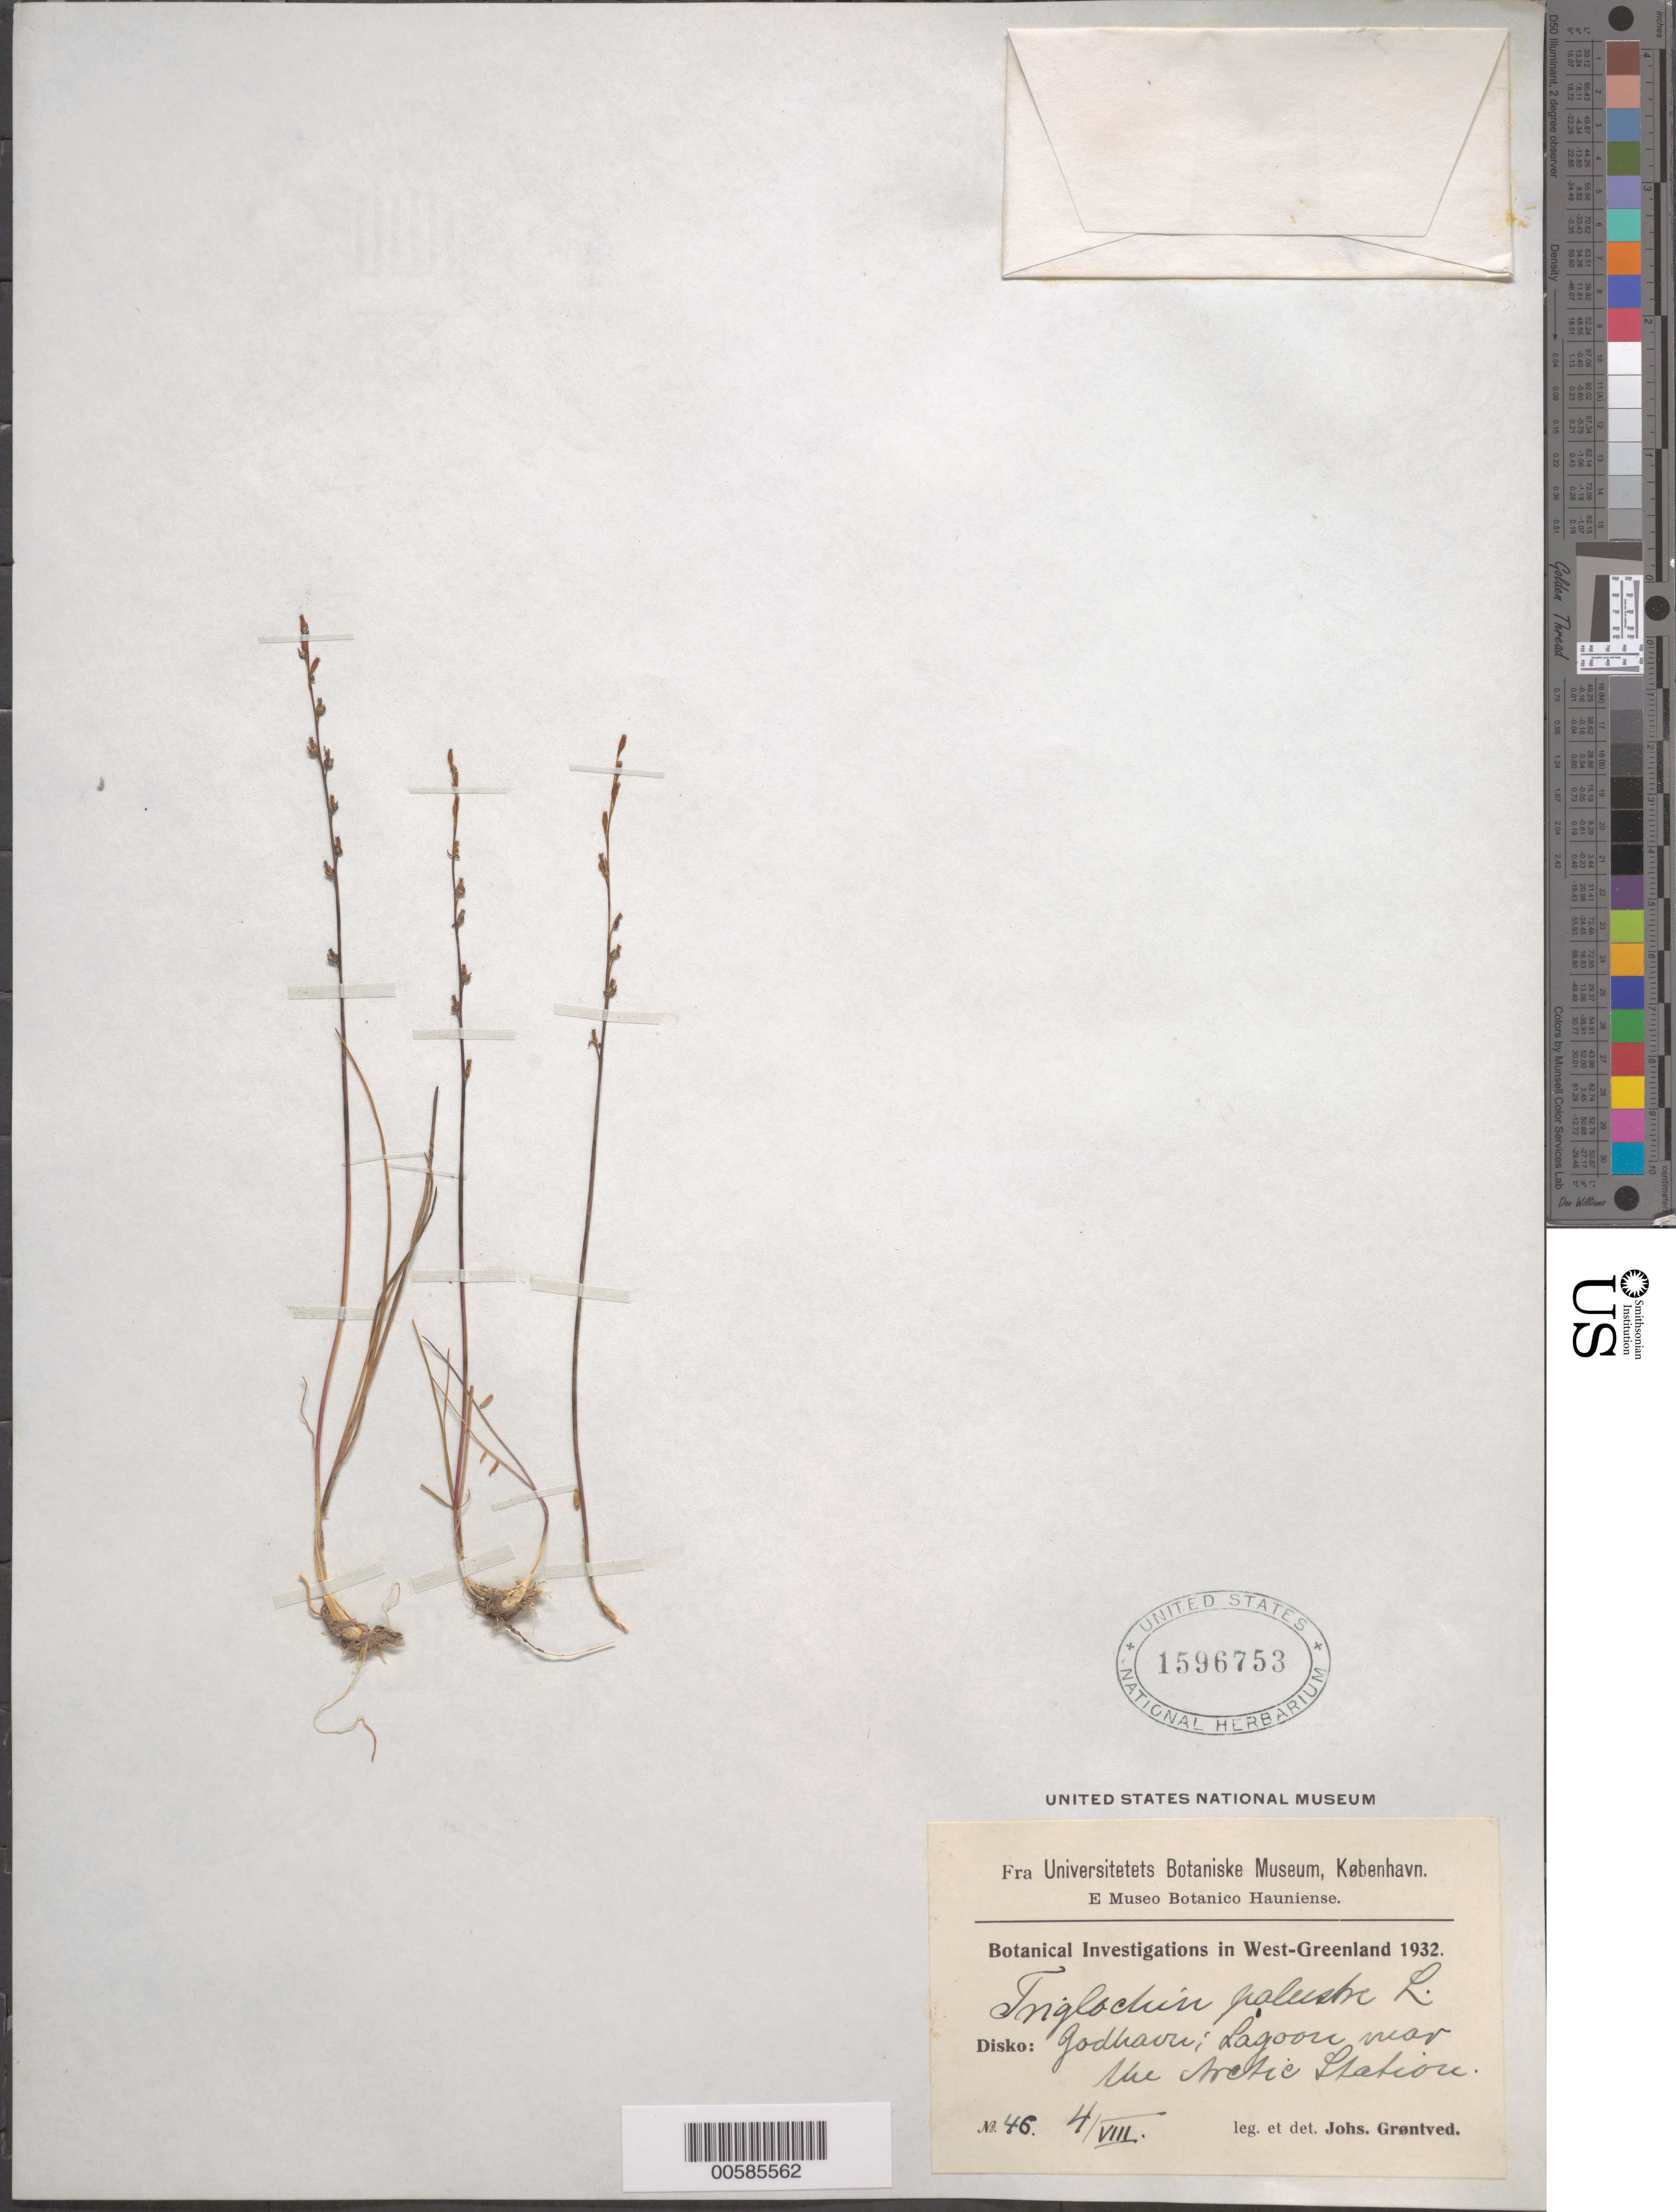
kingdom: Plantae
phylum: Tracheophyta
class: Liliopsida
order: Alismatales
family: Juncaginaceae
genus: Triglochin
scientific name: Triglochin palustris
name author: L.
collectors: J. Gröntved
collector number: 46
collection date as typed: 04 Aug 1932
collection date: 1932-08-04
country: Greenland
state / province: Vestgrønland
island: Disko Island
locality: Disko, Godhavu Lagoon near the Arctic Station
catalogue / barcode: US 1596753